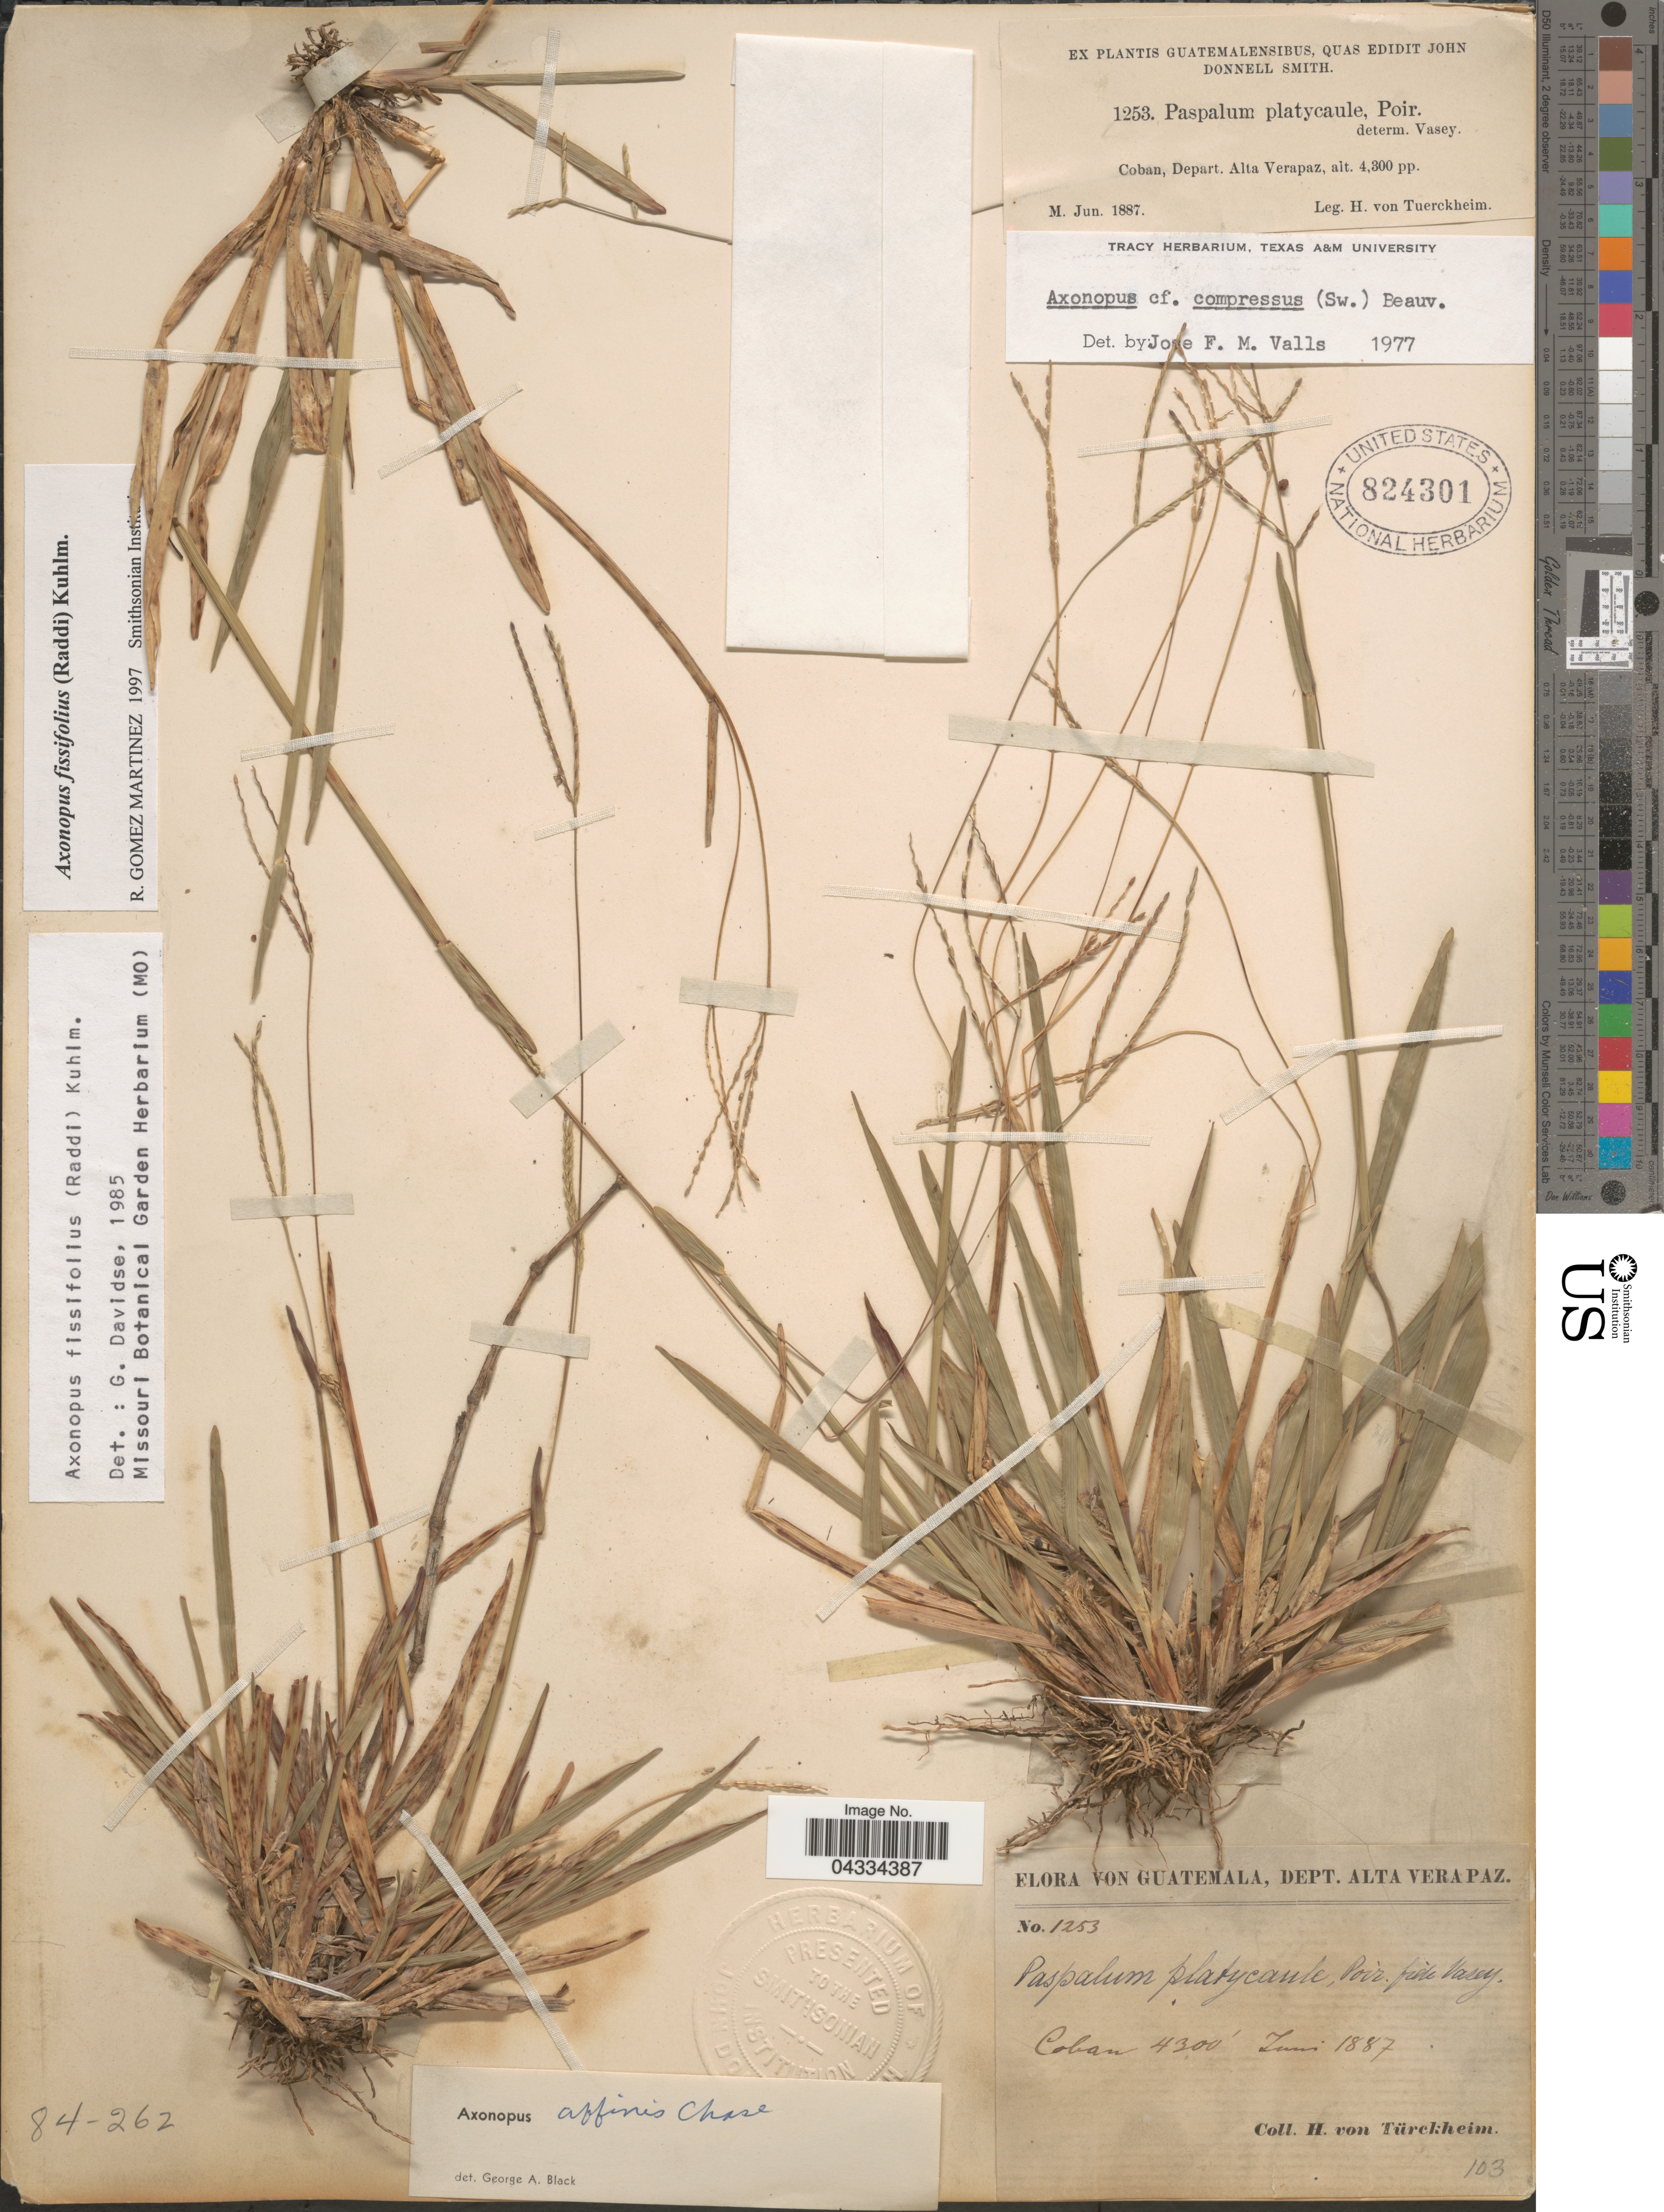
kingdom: Plantae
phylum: Tracheophyta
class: Liliopsida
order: Poales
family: Poaceae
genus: Axonopus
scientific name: Axonopus fissifolius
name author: (Raddi) Kuhlm.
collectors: H. von Türckheim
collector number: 1253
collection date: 1887-06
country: Guatemala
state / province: Alta Verapaz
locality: Coban, Depart. Alta Verapaz.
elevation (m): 1311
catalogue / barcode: US 824301